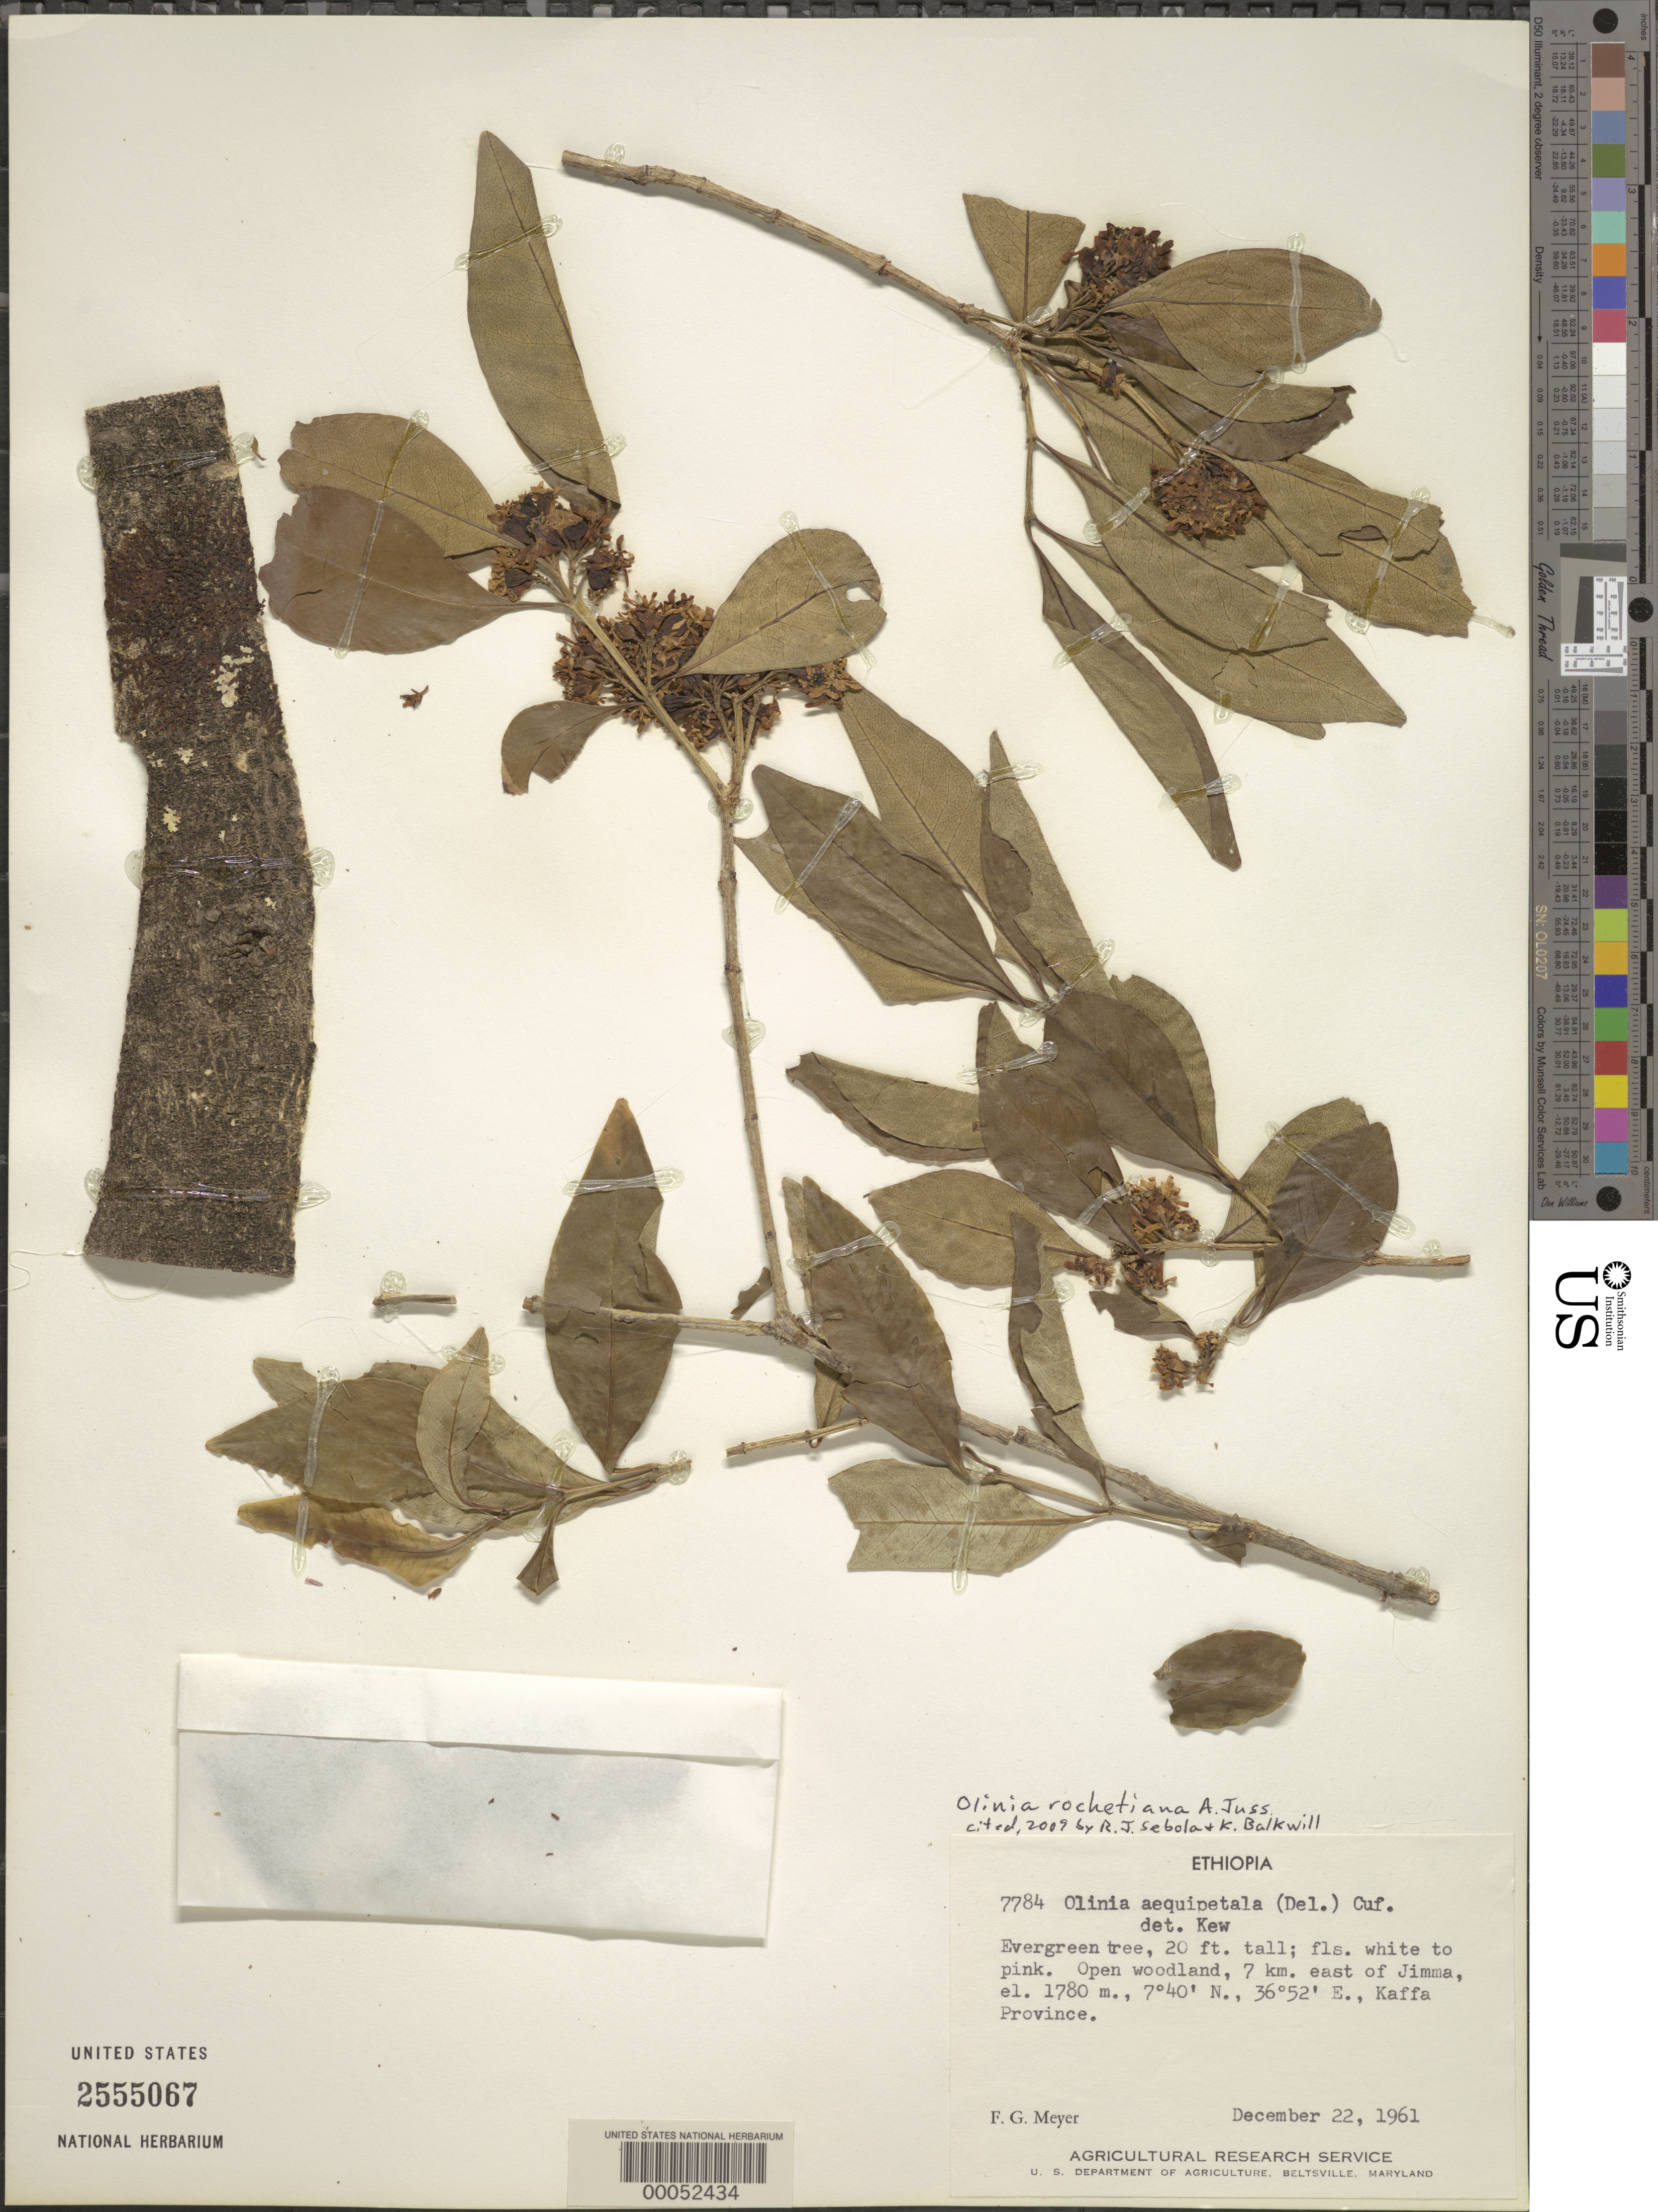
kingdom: Plantae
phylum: Tracheophyta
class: Magnoliopsida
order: Myrtales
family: Penaeaceae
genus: Olinia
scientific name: Olinia rochetiana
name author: A. Juss.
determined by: Sebola, R. J.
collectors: F. G. Meyer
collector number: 7784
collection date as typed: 22 Dec 1961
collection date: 1961-12-22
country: Ethiopia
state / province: South West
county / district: Keffa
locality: E of Jimma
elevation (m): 1780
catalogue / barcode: US 2555067